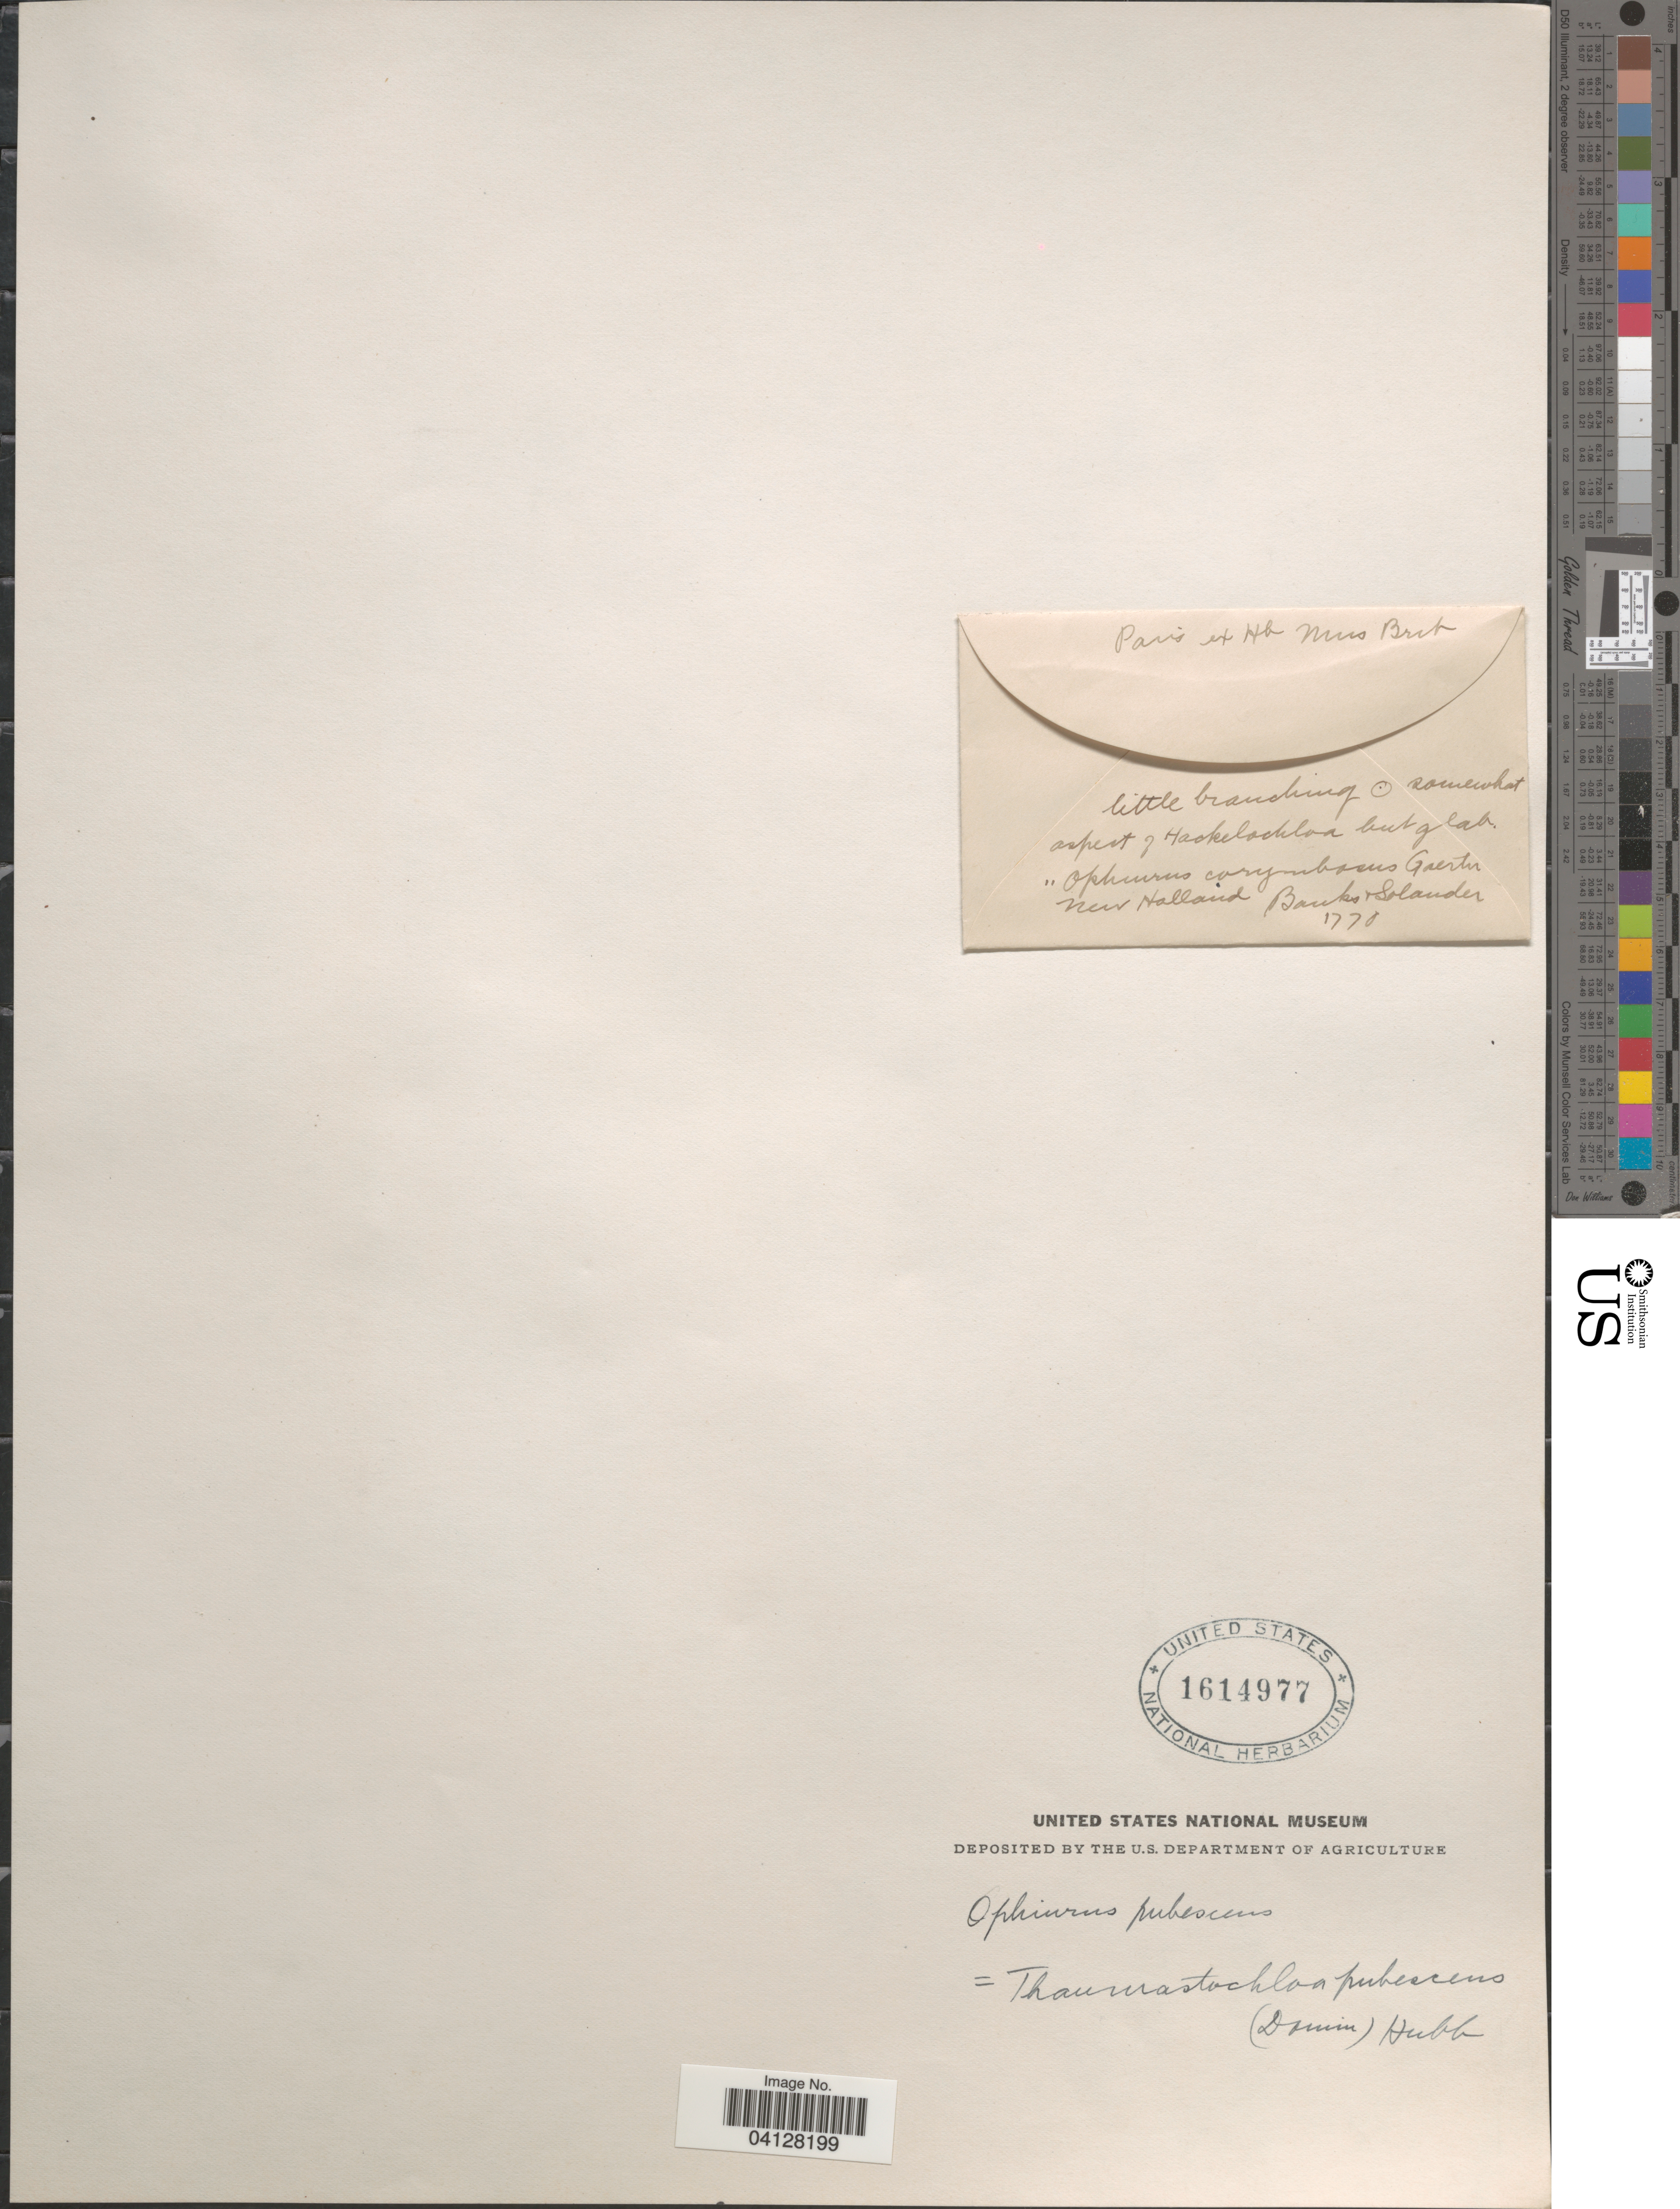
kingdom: Plantae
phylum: Tracheophyta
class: Liliopsida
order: Poales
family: Poaceae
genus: Thaumastochloa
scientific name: Thaumastochloa pubescens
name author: (Benth.) C.E. Hubb.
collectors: -- Banks & -- Solander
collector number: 1770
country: Sweden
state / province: Halland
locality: Near Halland.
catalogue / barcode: US 1614977